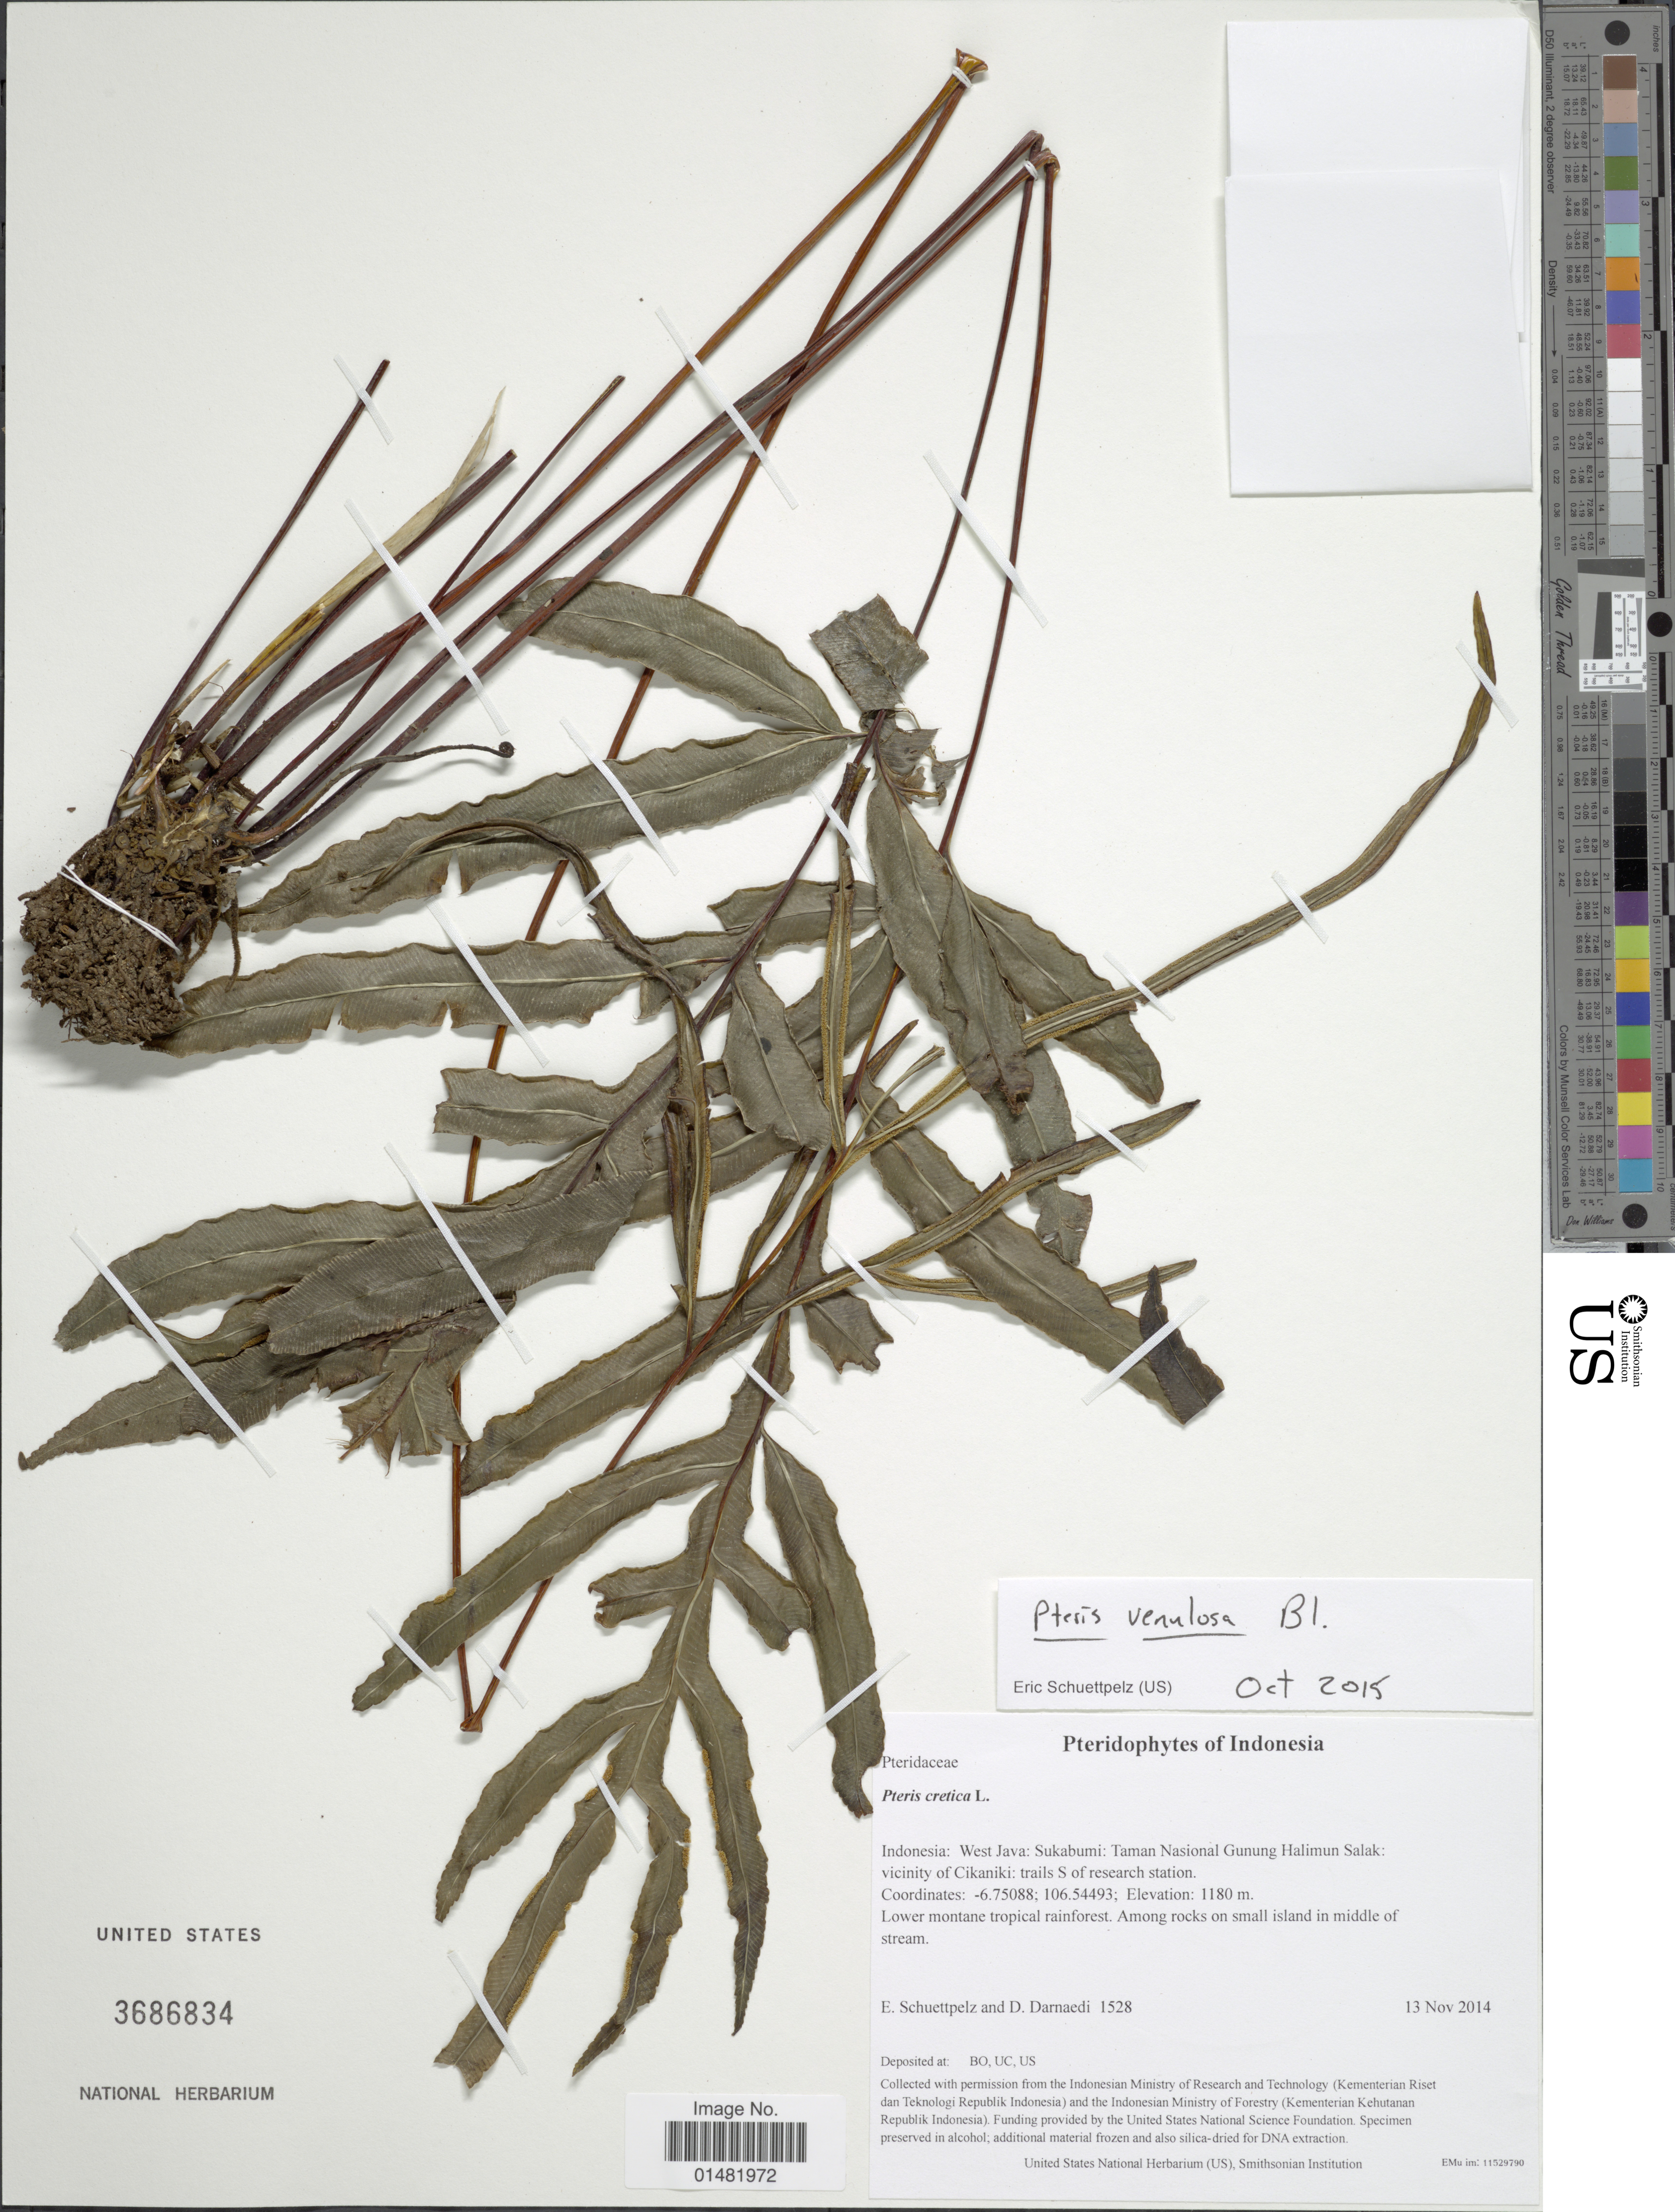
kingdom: Plantae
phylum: Tracheophyta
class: Polypodiopsida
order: Polypodiales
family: Pteridaceae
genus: Pteris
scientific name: Pteris venulosa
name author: Blume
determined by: Schuettpelz, E., (US), Smithsonian Institution - National Museum of Natural History (UNITED STATES)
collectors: E. Schuettpelz & D. Darnaedi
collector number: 1528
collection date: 2014-11-13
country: Indonesia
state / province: Java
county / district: Jawa Barat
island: Java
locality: Taman Nasional Gunung Halimun Salak: vicinity of Cikaniki: trails S of research station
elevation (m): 1180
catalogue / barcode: US 3686834